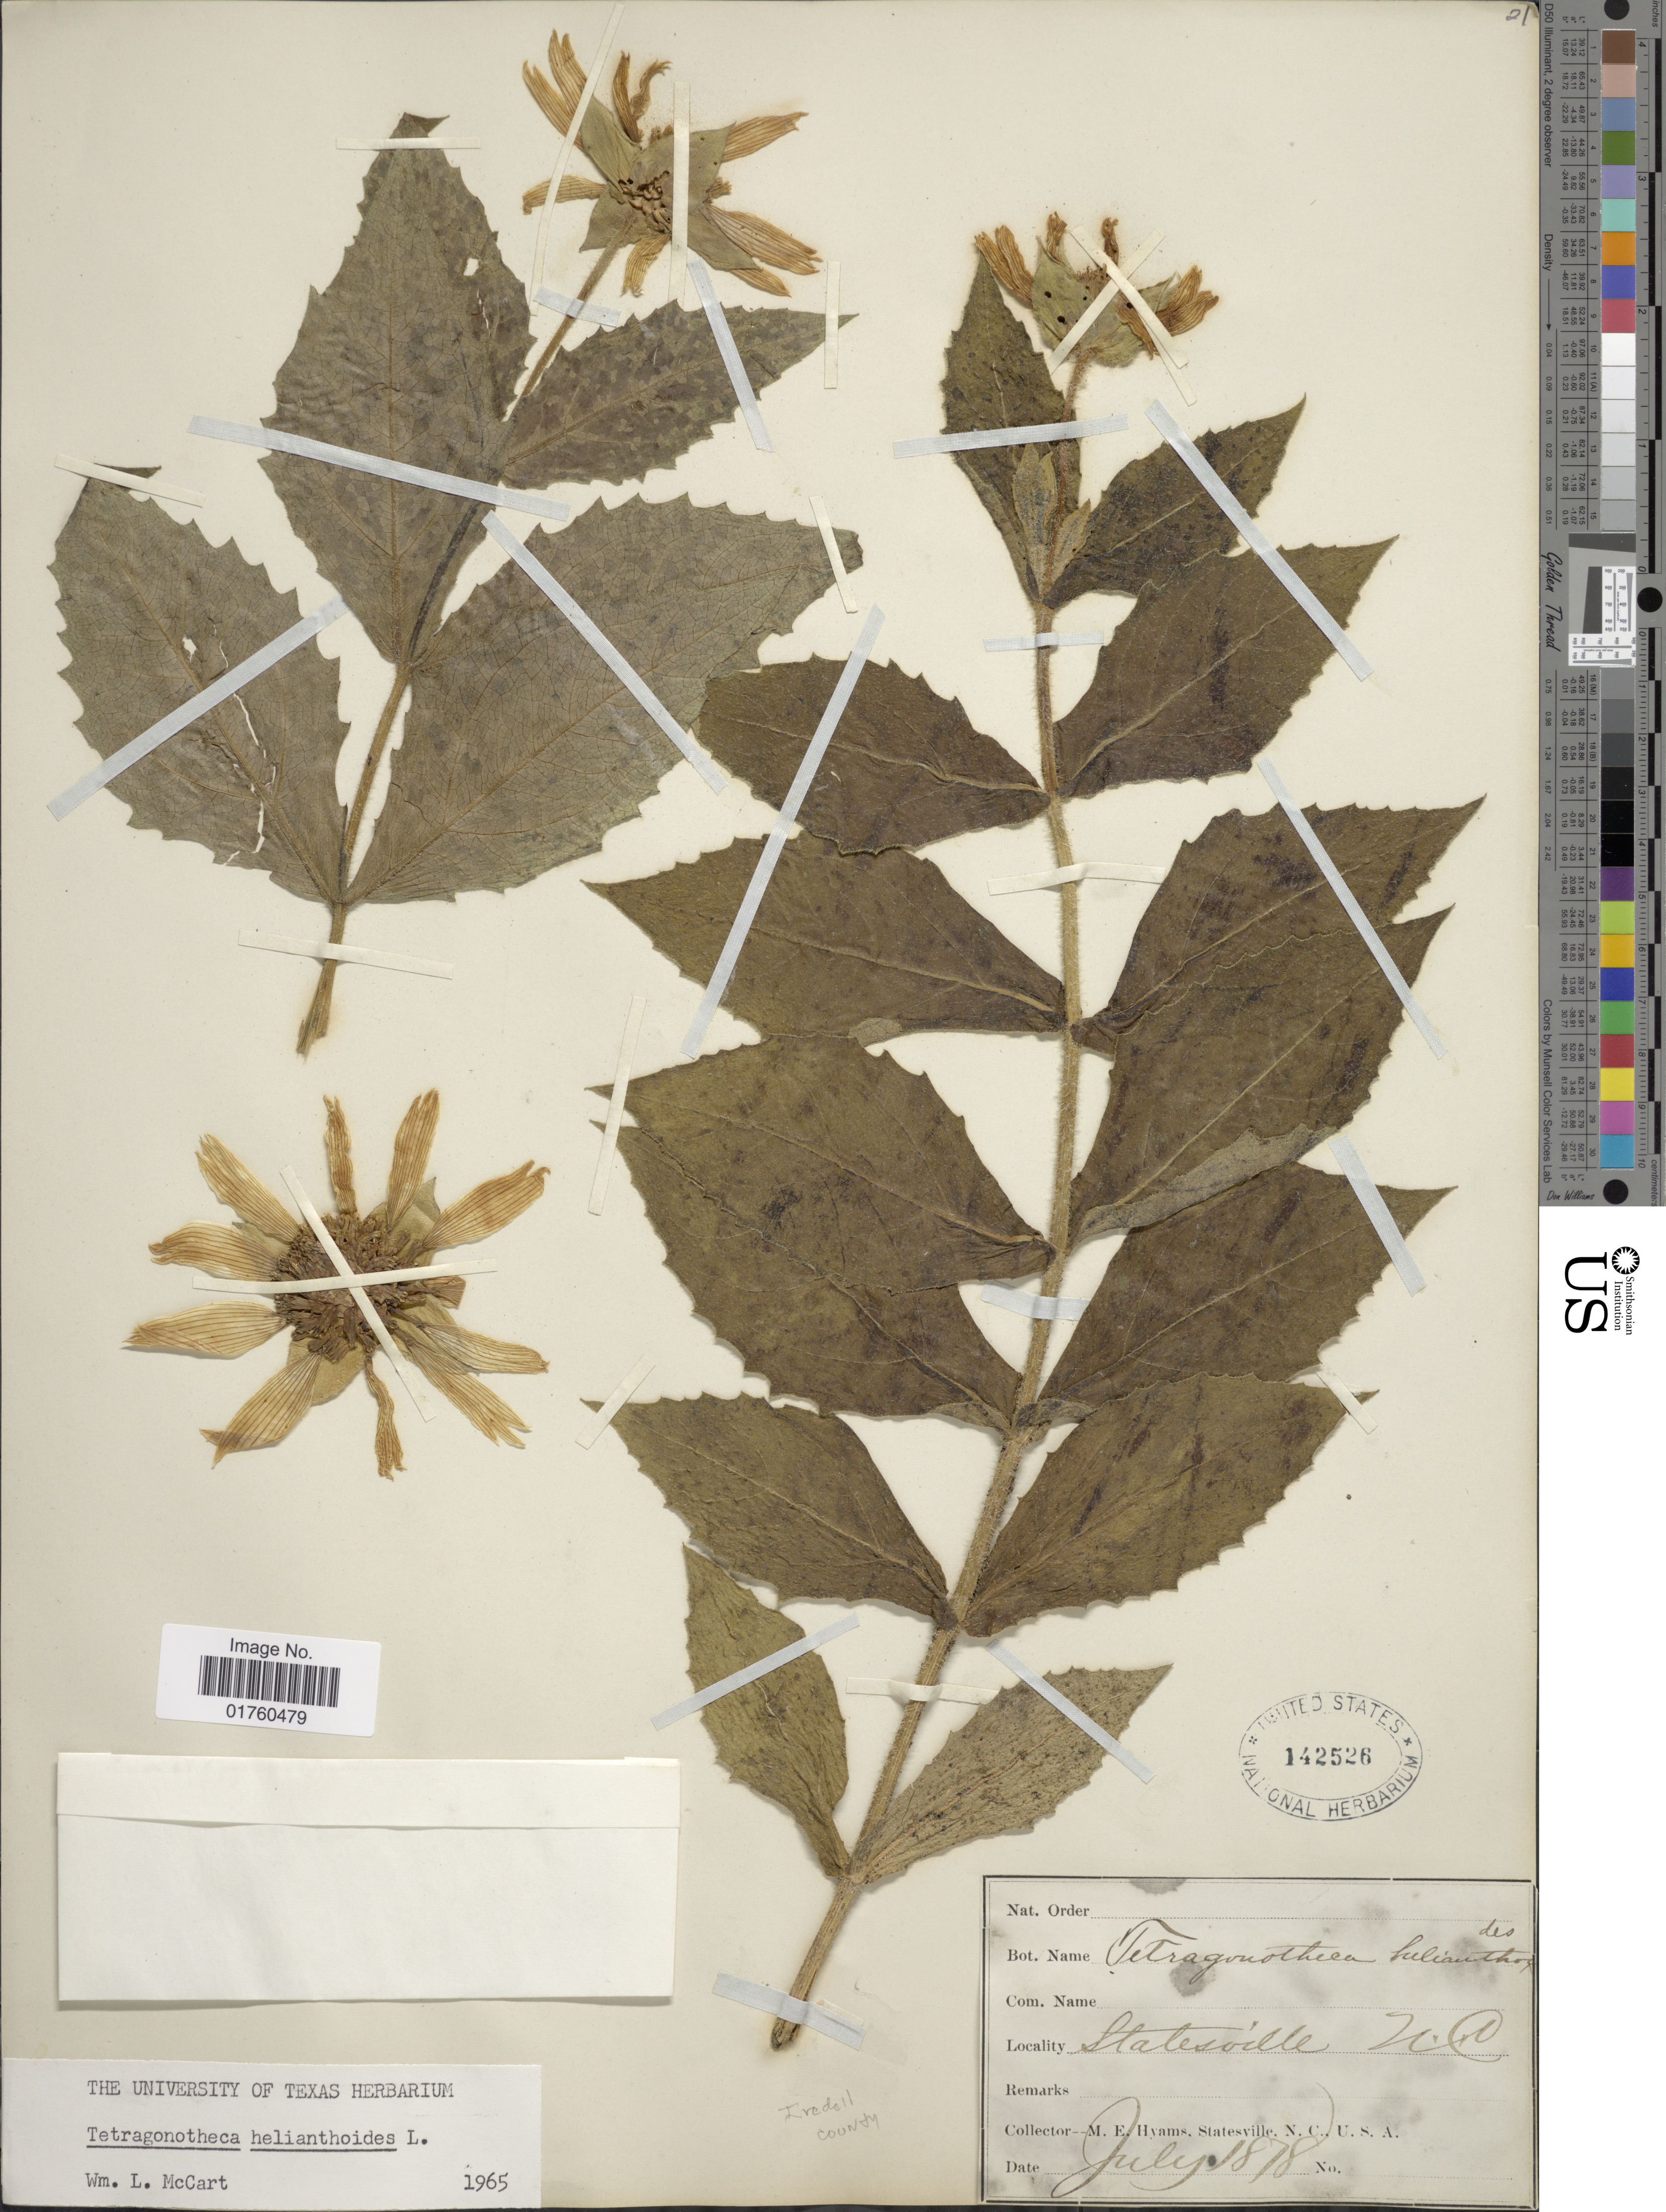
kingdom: Plantae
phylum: Tracheophyta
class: Magnoliopsida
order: Asterales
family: Asteraceae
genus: Tetragonotheca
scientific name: Tetragonotheca helianthoides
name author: L.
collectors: M. E. Hyams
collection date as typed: Transcribed d/m/y: 18/7/78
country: United States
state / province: North Carolina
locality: Statesville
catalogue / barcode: US 142526